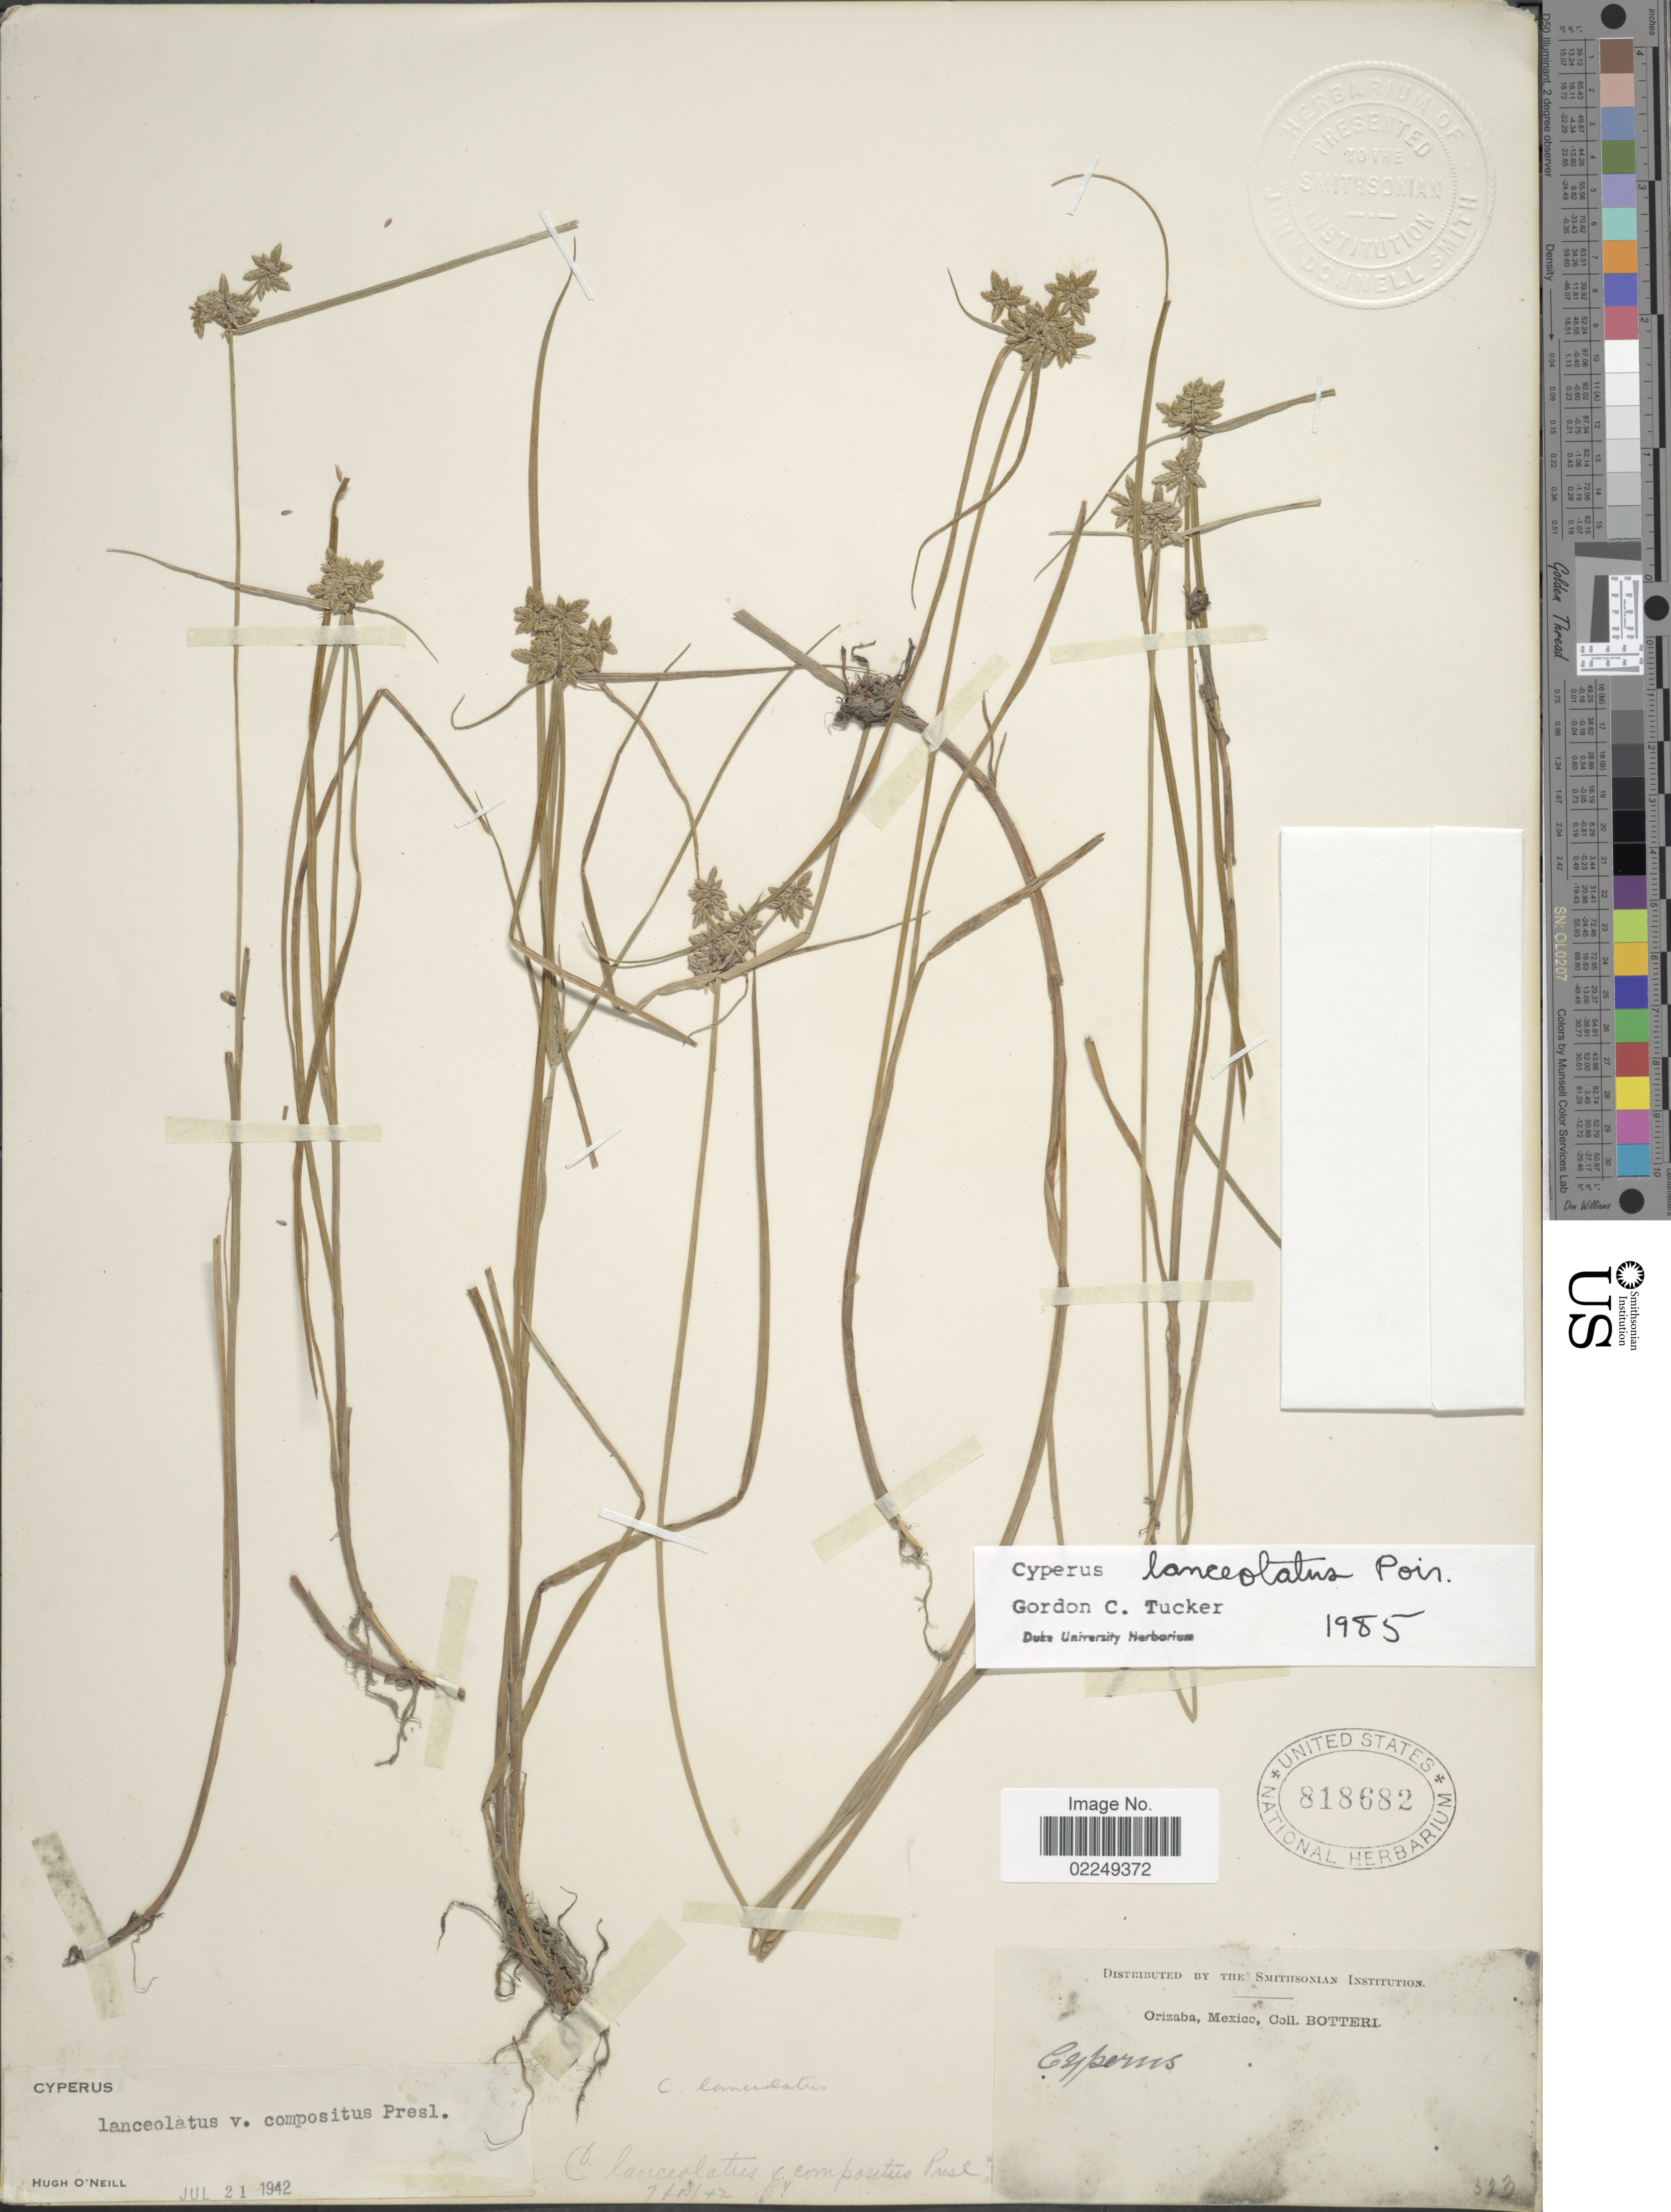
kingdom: Plantae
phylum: Tracheophyta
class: Liliopsida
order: Poales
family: Cyperaceae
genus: Cyperus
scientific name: Cyperus lanceolatus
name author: Poir.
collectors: -. Botteri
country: Mexico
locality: Orizaba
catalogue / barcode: US 818682